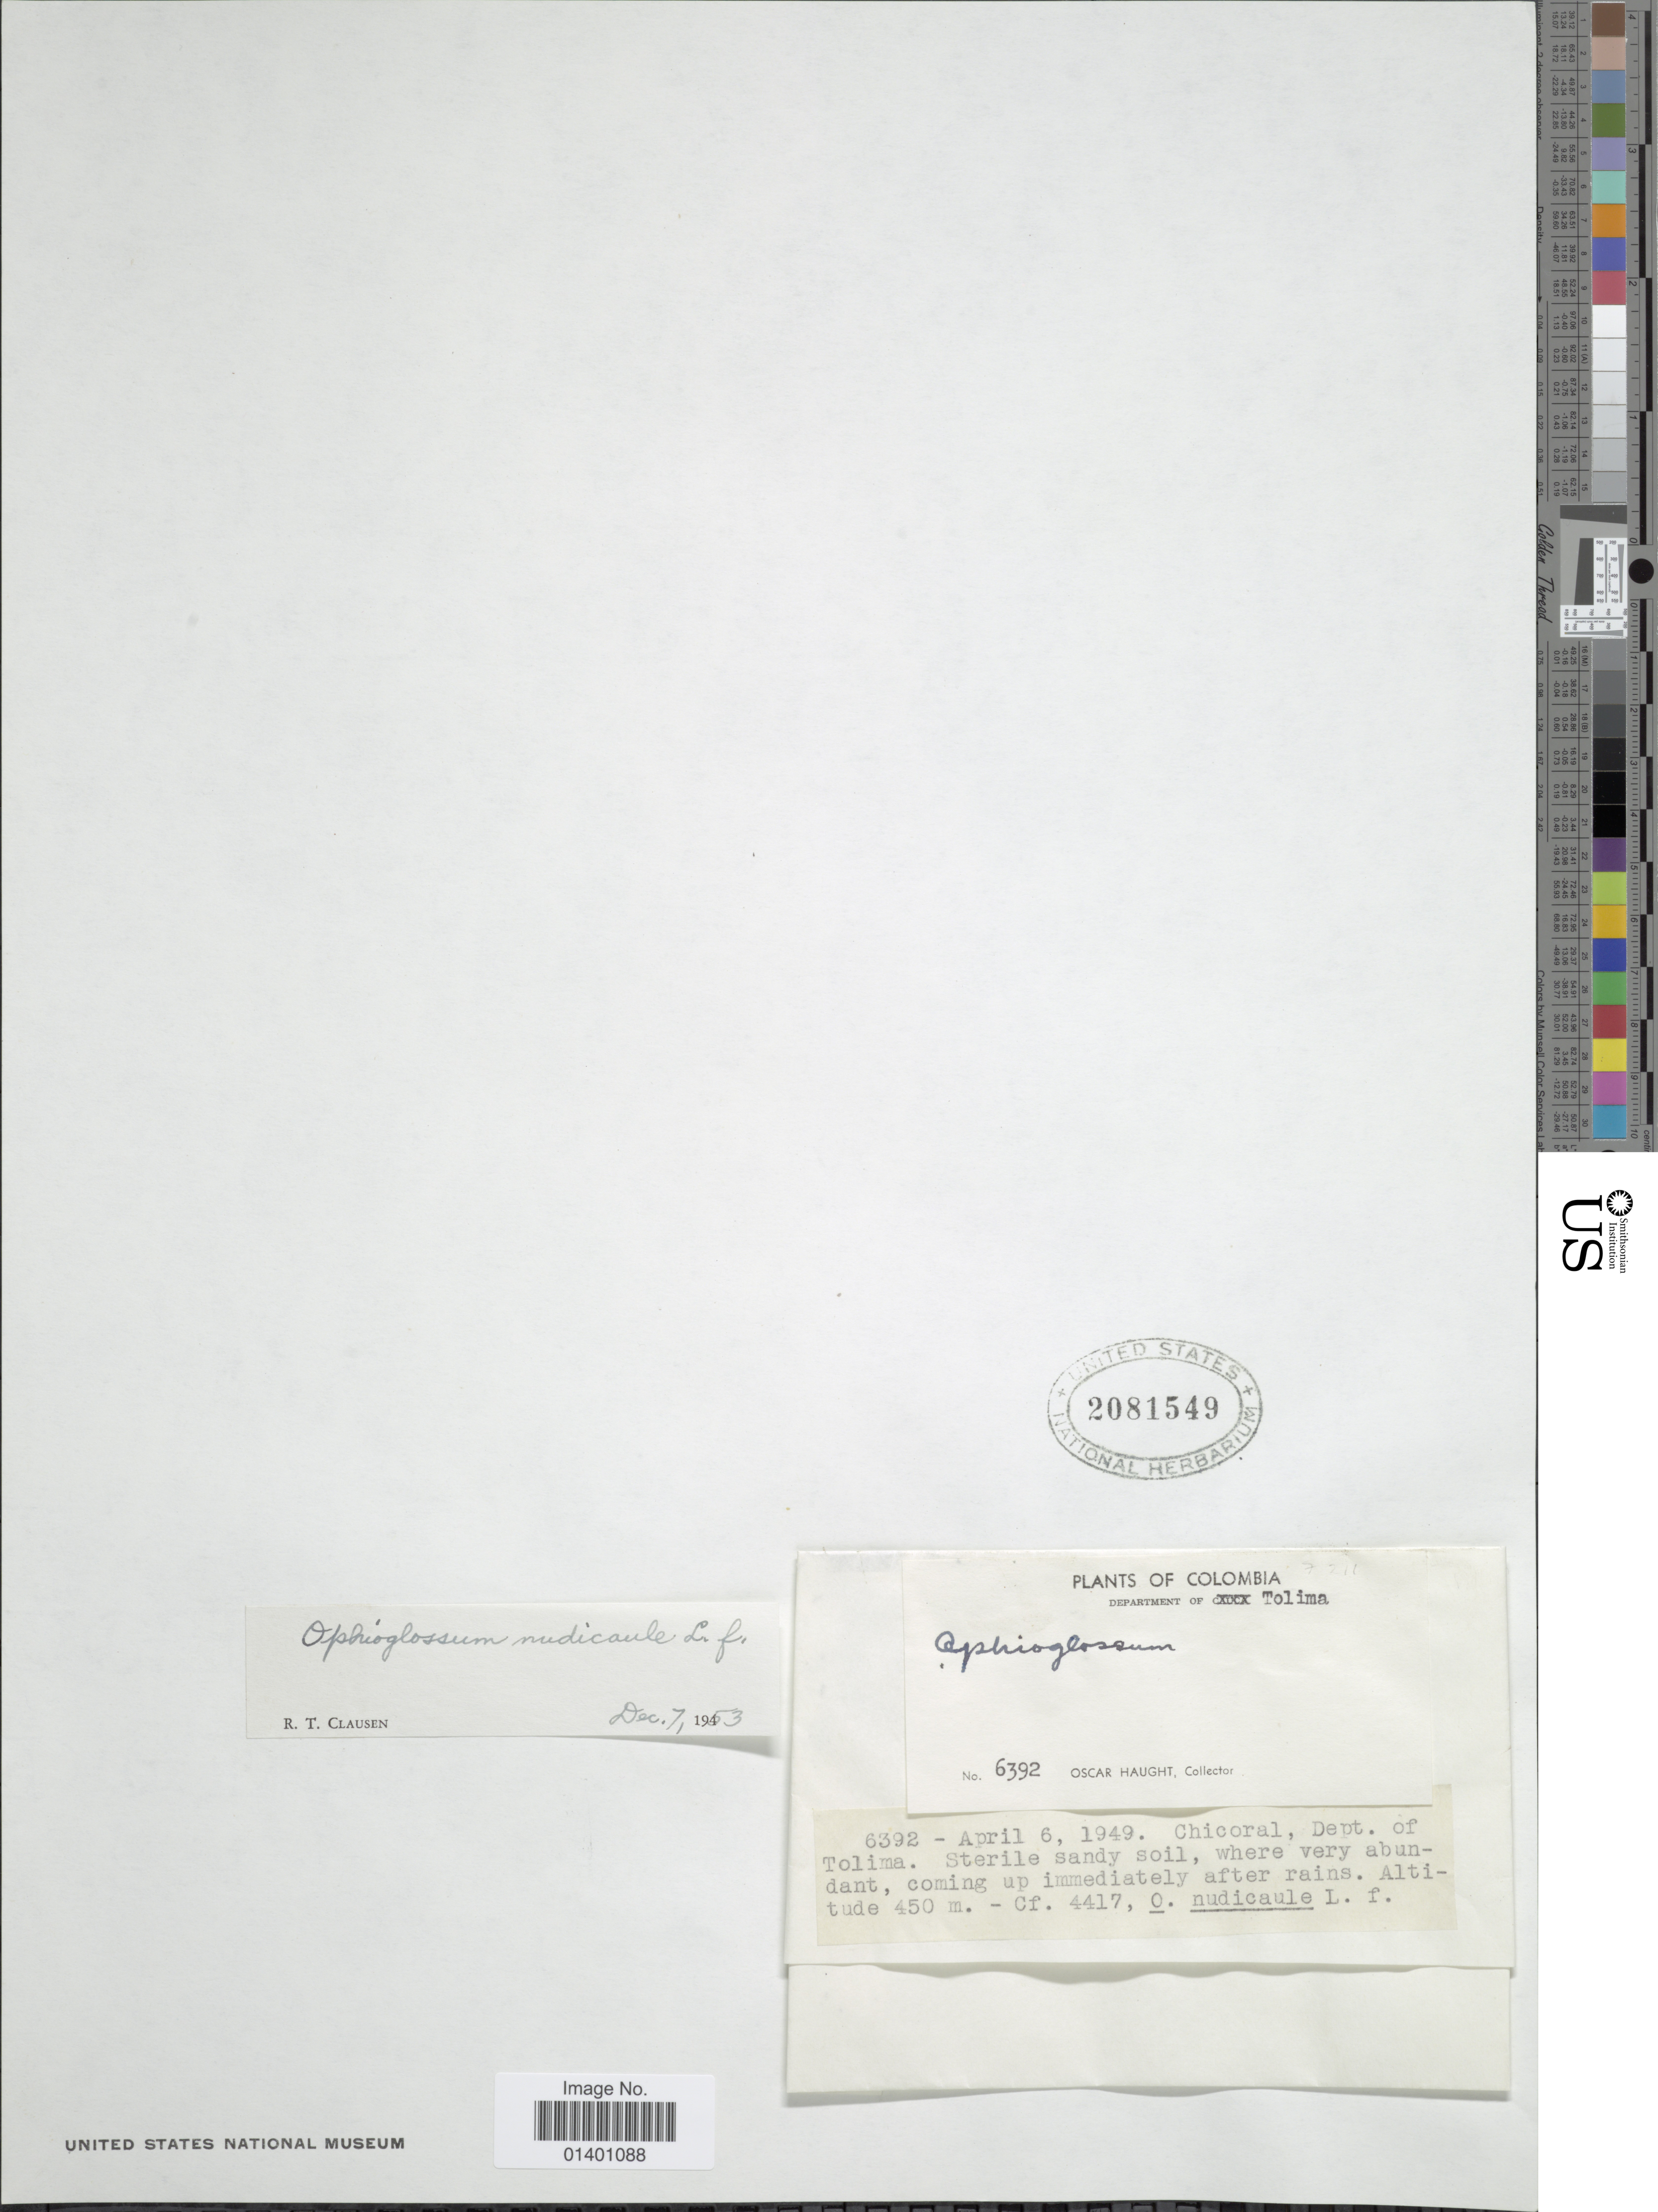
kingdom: Plantae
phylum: Tracheophyta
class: Polypodiopsida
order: Ophioglossales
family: Ophioglossaceae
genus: Ophioglossum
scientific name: Ophioglossum nudicaule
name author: L. f.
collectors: O. L. Haught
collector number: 6392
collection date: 1949-04-06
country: Colombia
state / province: Tolima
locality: Chicoral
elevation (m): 450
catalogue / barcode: US 2081549